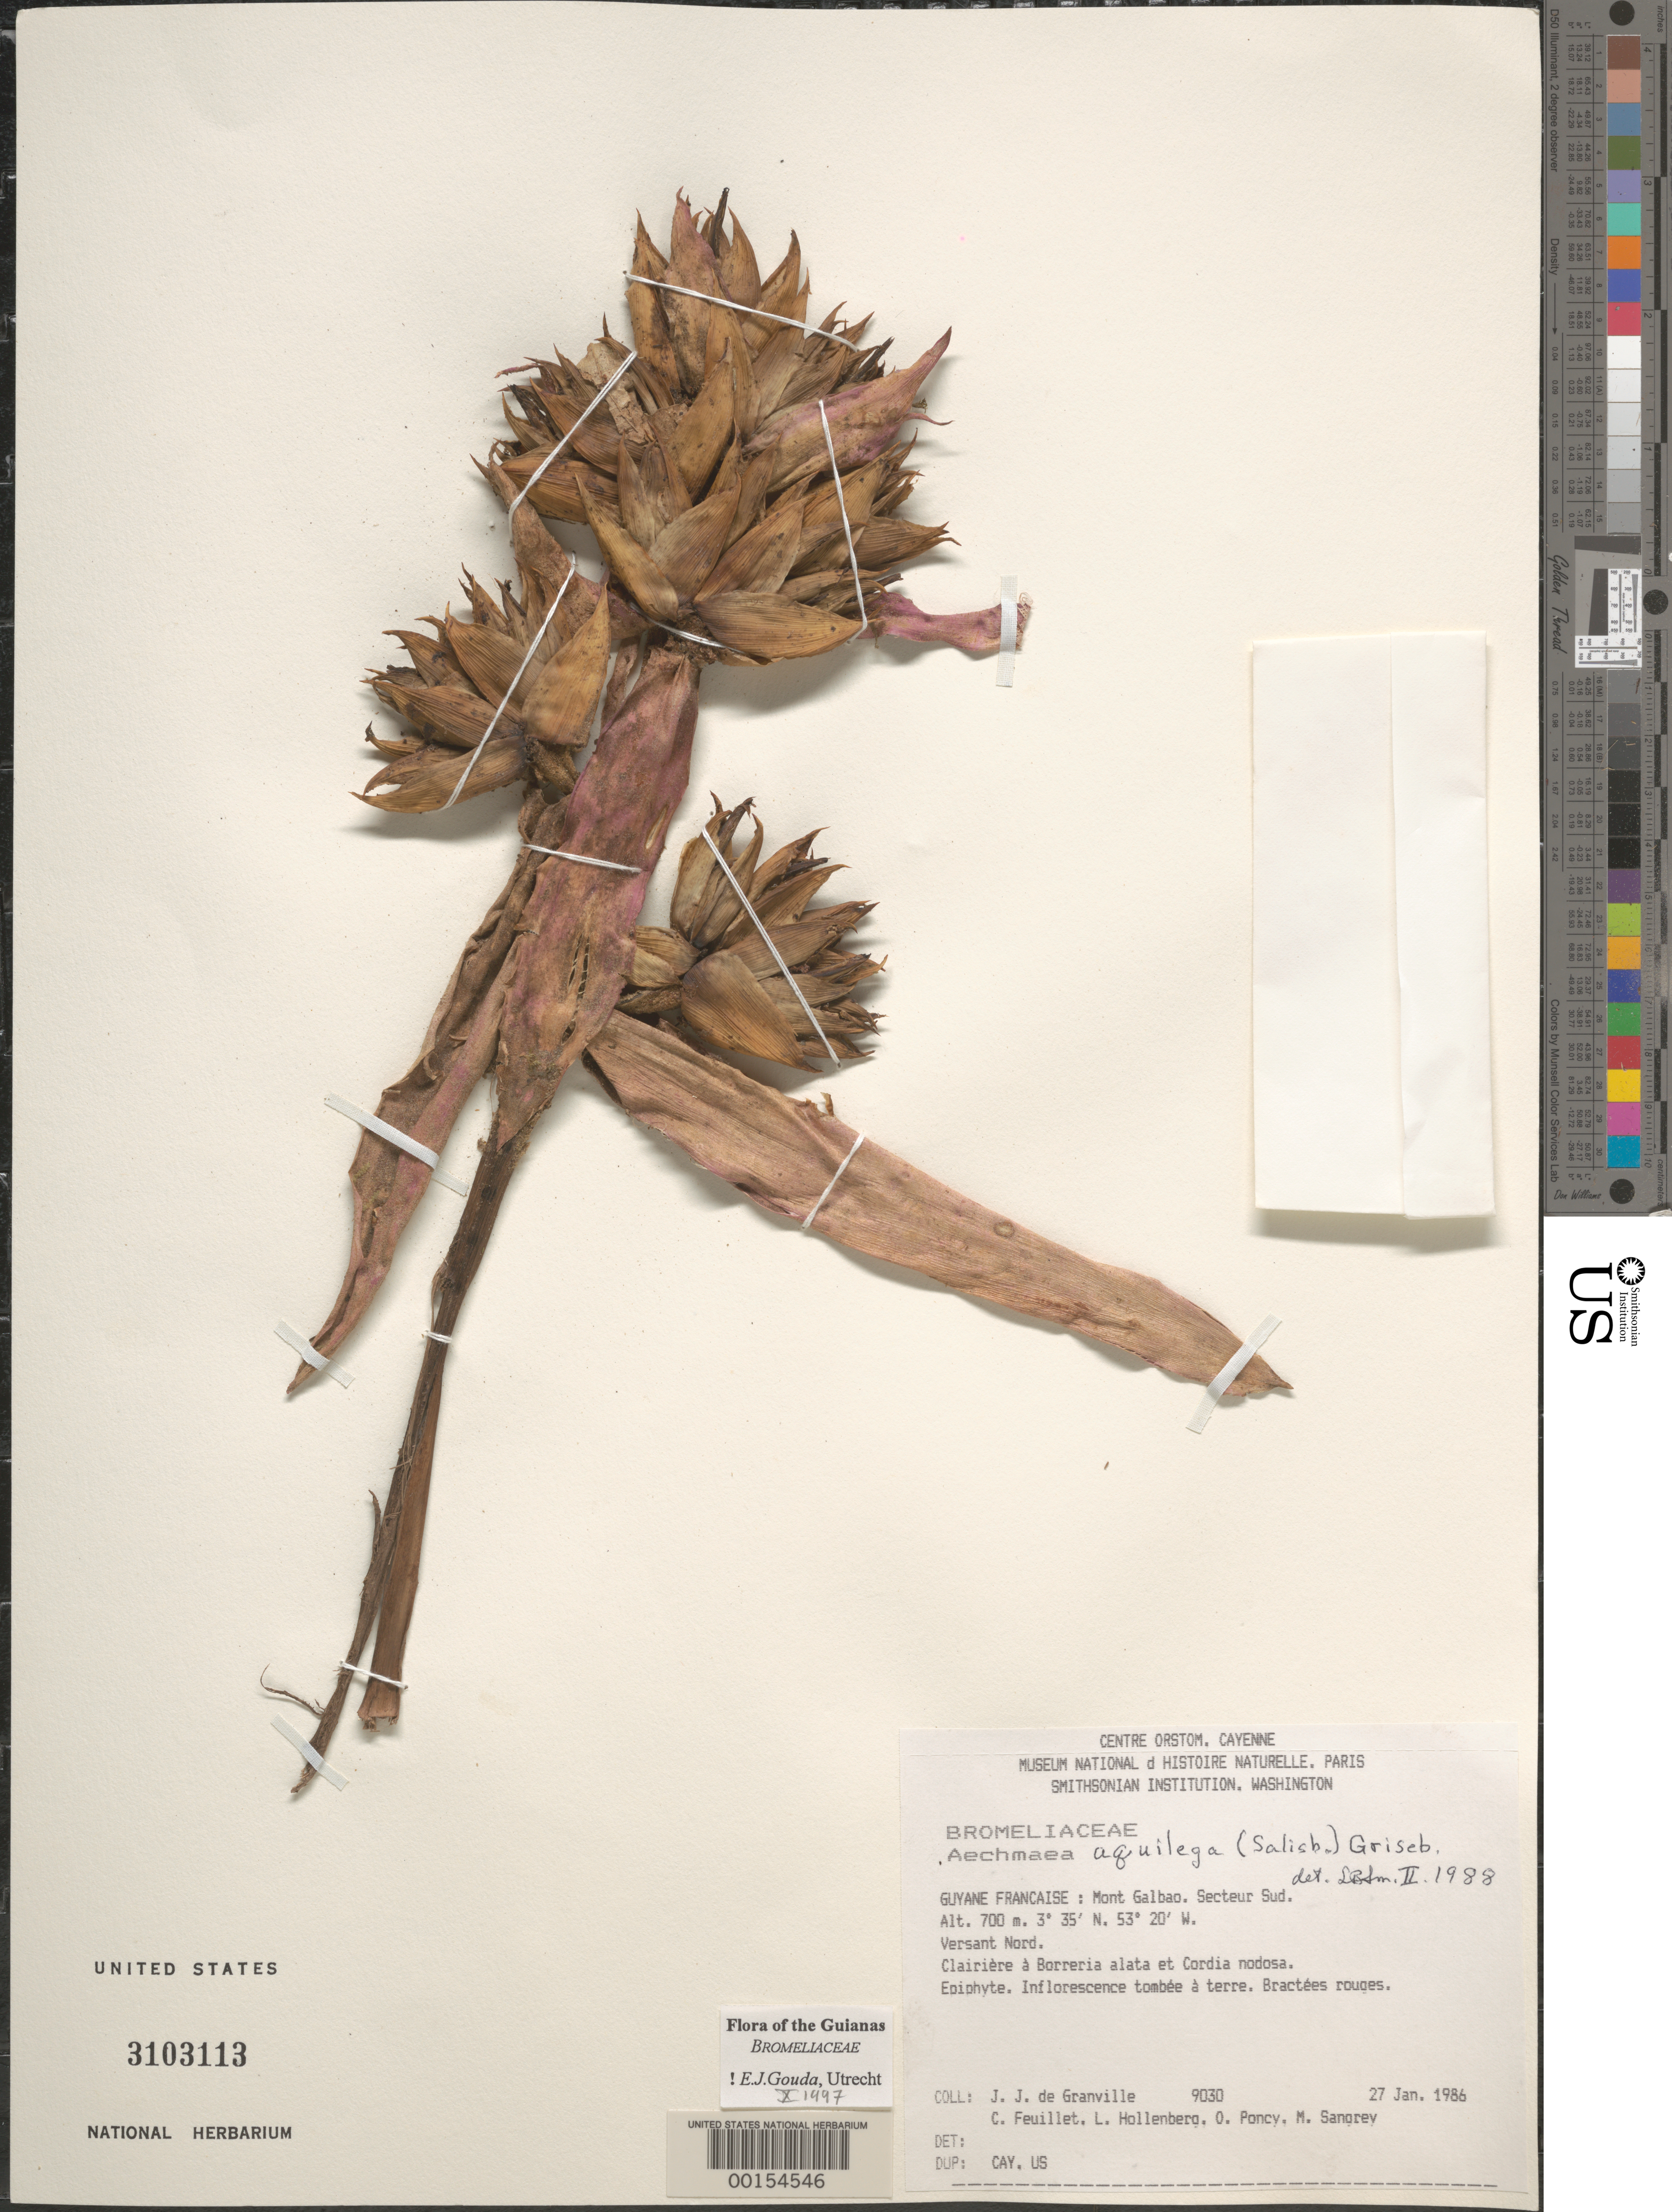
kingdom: Plantae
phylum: Tracheophyta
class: Liliopsida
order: Poales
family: Bromeliaceae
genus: Aechmea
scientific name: Aechmea aquilega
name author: (Salisb.) Griseb.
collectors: J.-J. de Granville, C. Feuillet, L. Hollenberg, O. Poncy & M. S. Sangrey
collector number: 9030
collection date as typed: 27-Jan-86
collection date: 1986-01-27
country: French Guiana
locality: Mont Galbao. Secteur Sud. Versant Nord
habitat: Clairière à Borreria alata et Cordia nodosa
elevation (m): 700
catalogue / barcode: US 3103113